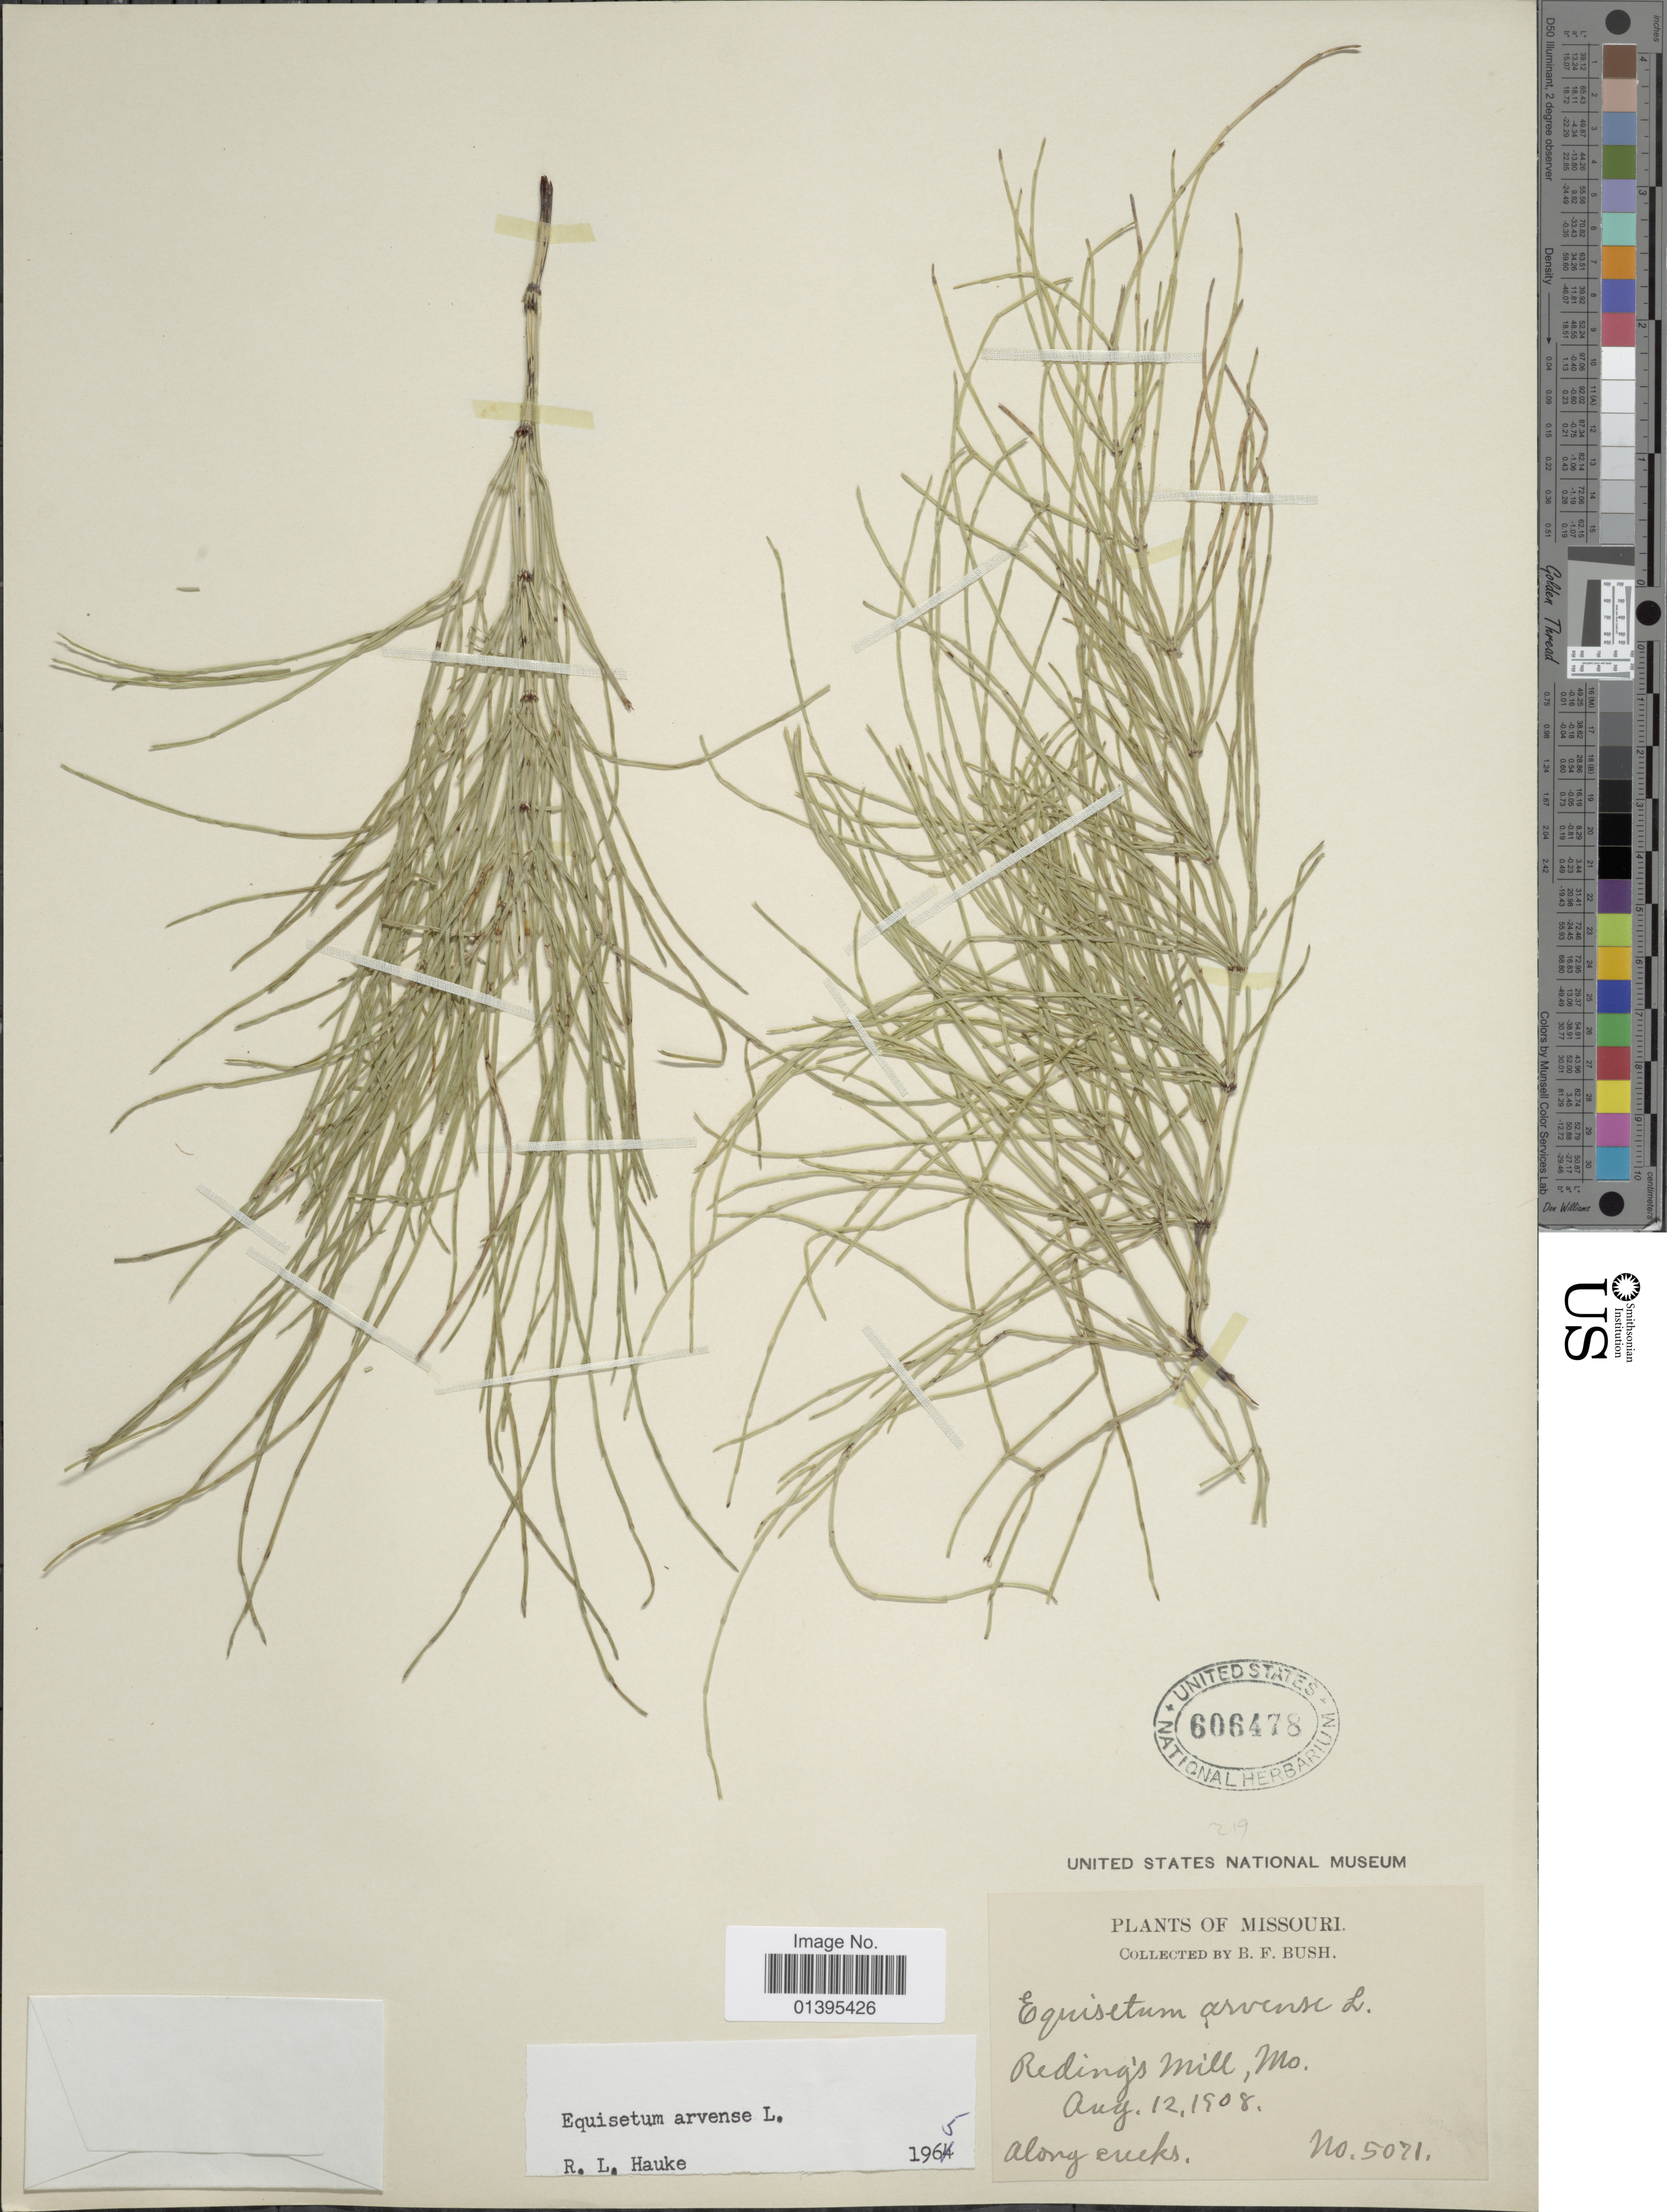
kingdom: Plantae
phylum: Tracheophyta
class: Polypodiopsida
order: Equisetales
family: Equisetaceae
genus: Equisetum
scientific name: Equisetum arvense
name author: L.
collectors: B. F. Bush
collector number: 5071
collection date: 1908-08-12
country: United States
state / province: Missouri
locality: Reding's Mill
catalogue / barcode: US 606478